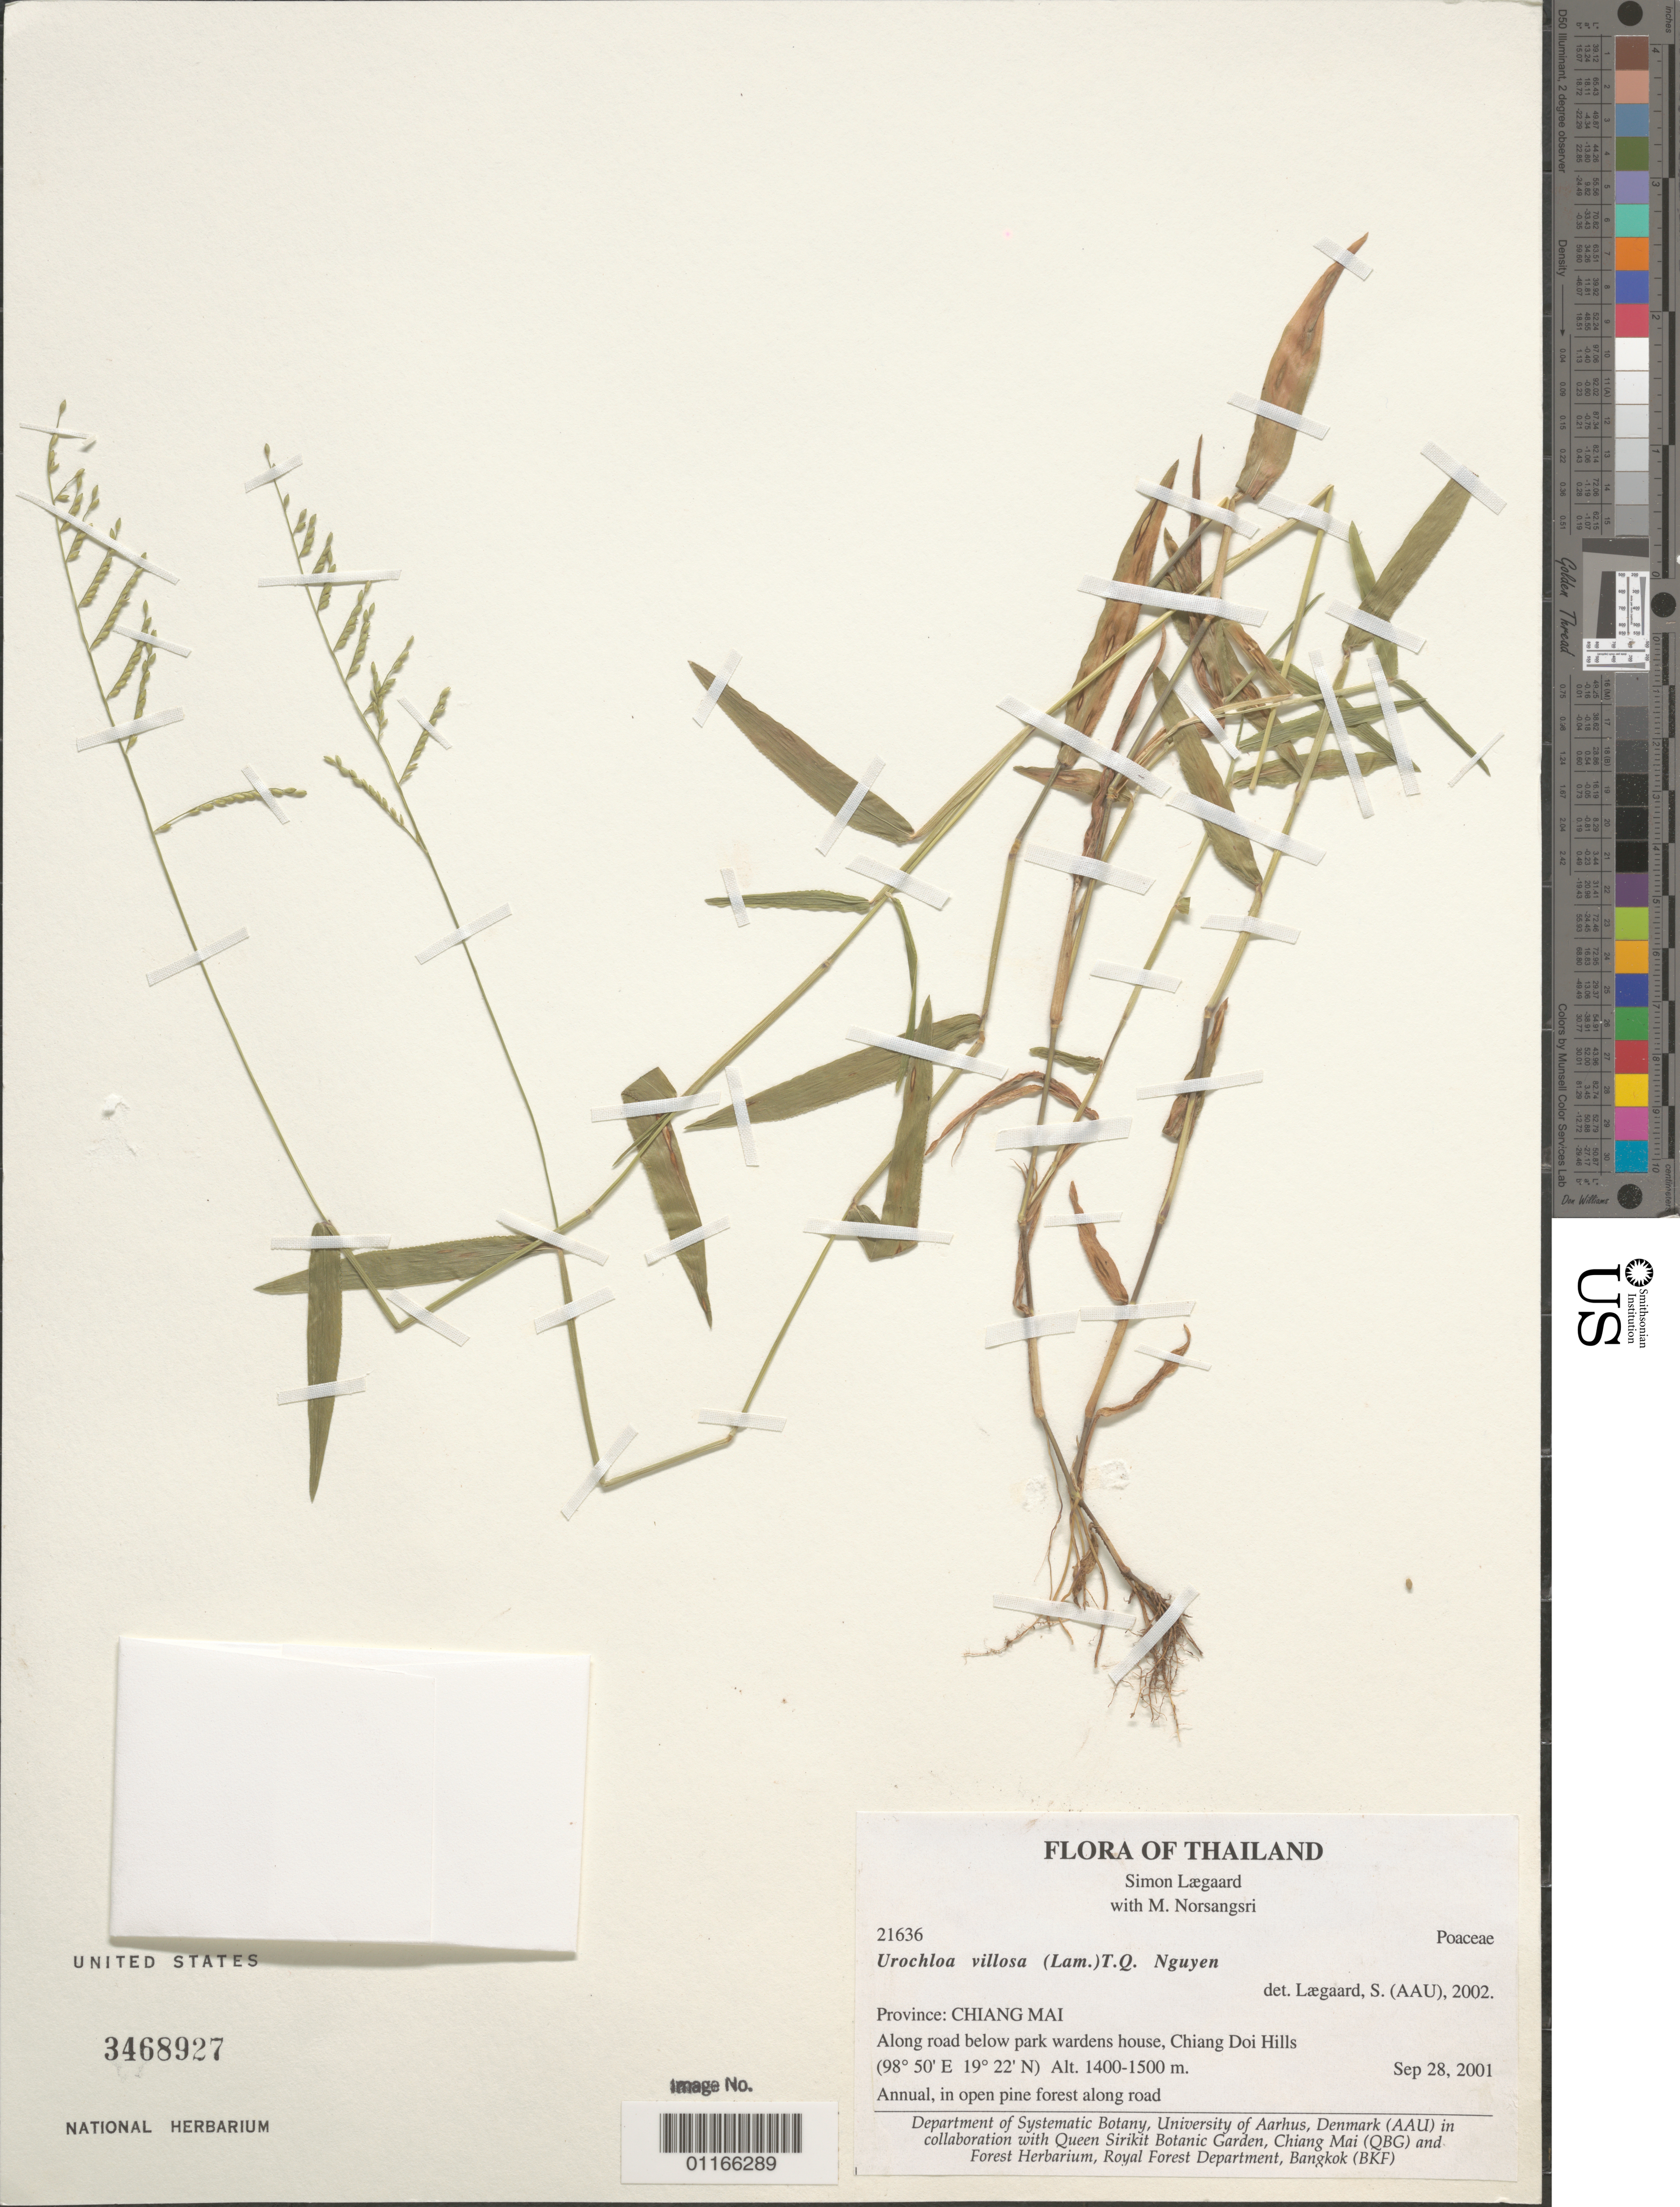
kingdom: Plantae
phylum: Tracheophyta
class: Liliopsida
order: Poales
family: Poaceae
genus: Urochloa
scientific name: Urochloa villosa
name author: (Lam.) T.Q. Nguyen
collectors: S. Lægaard & M. Norsangsri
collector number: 21636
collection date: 2001-09-28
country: Thailand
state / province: Chiang Mai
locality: Along road below park wardens house, Chiang Doi Hills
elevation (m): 1400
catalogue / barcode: US 3468927